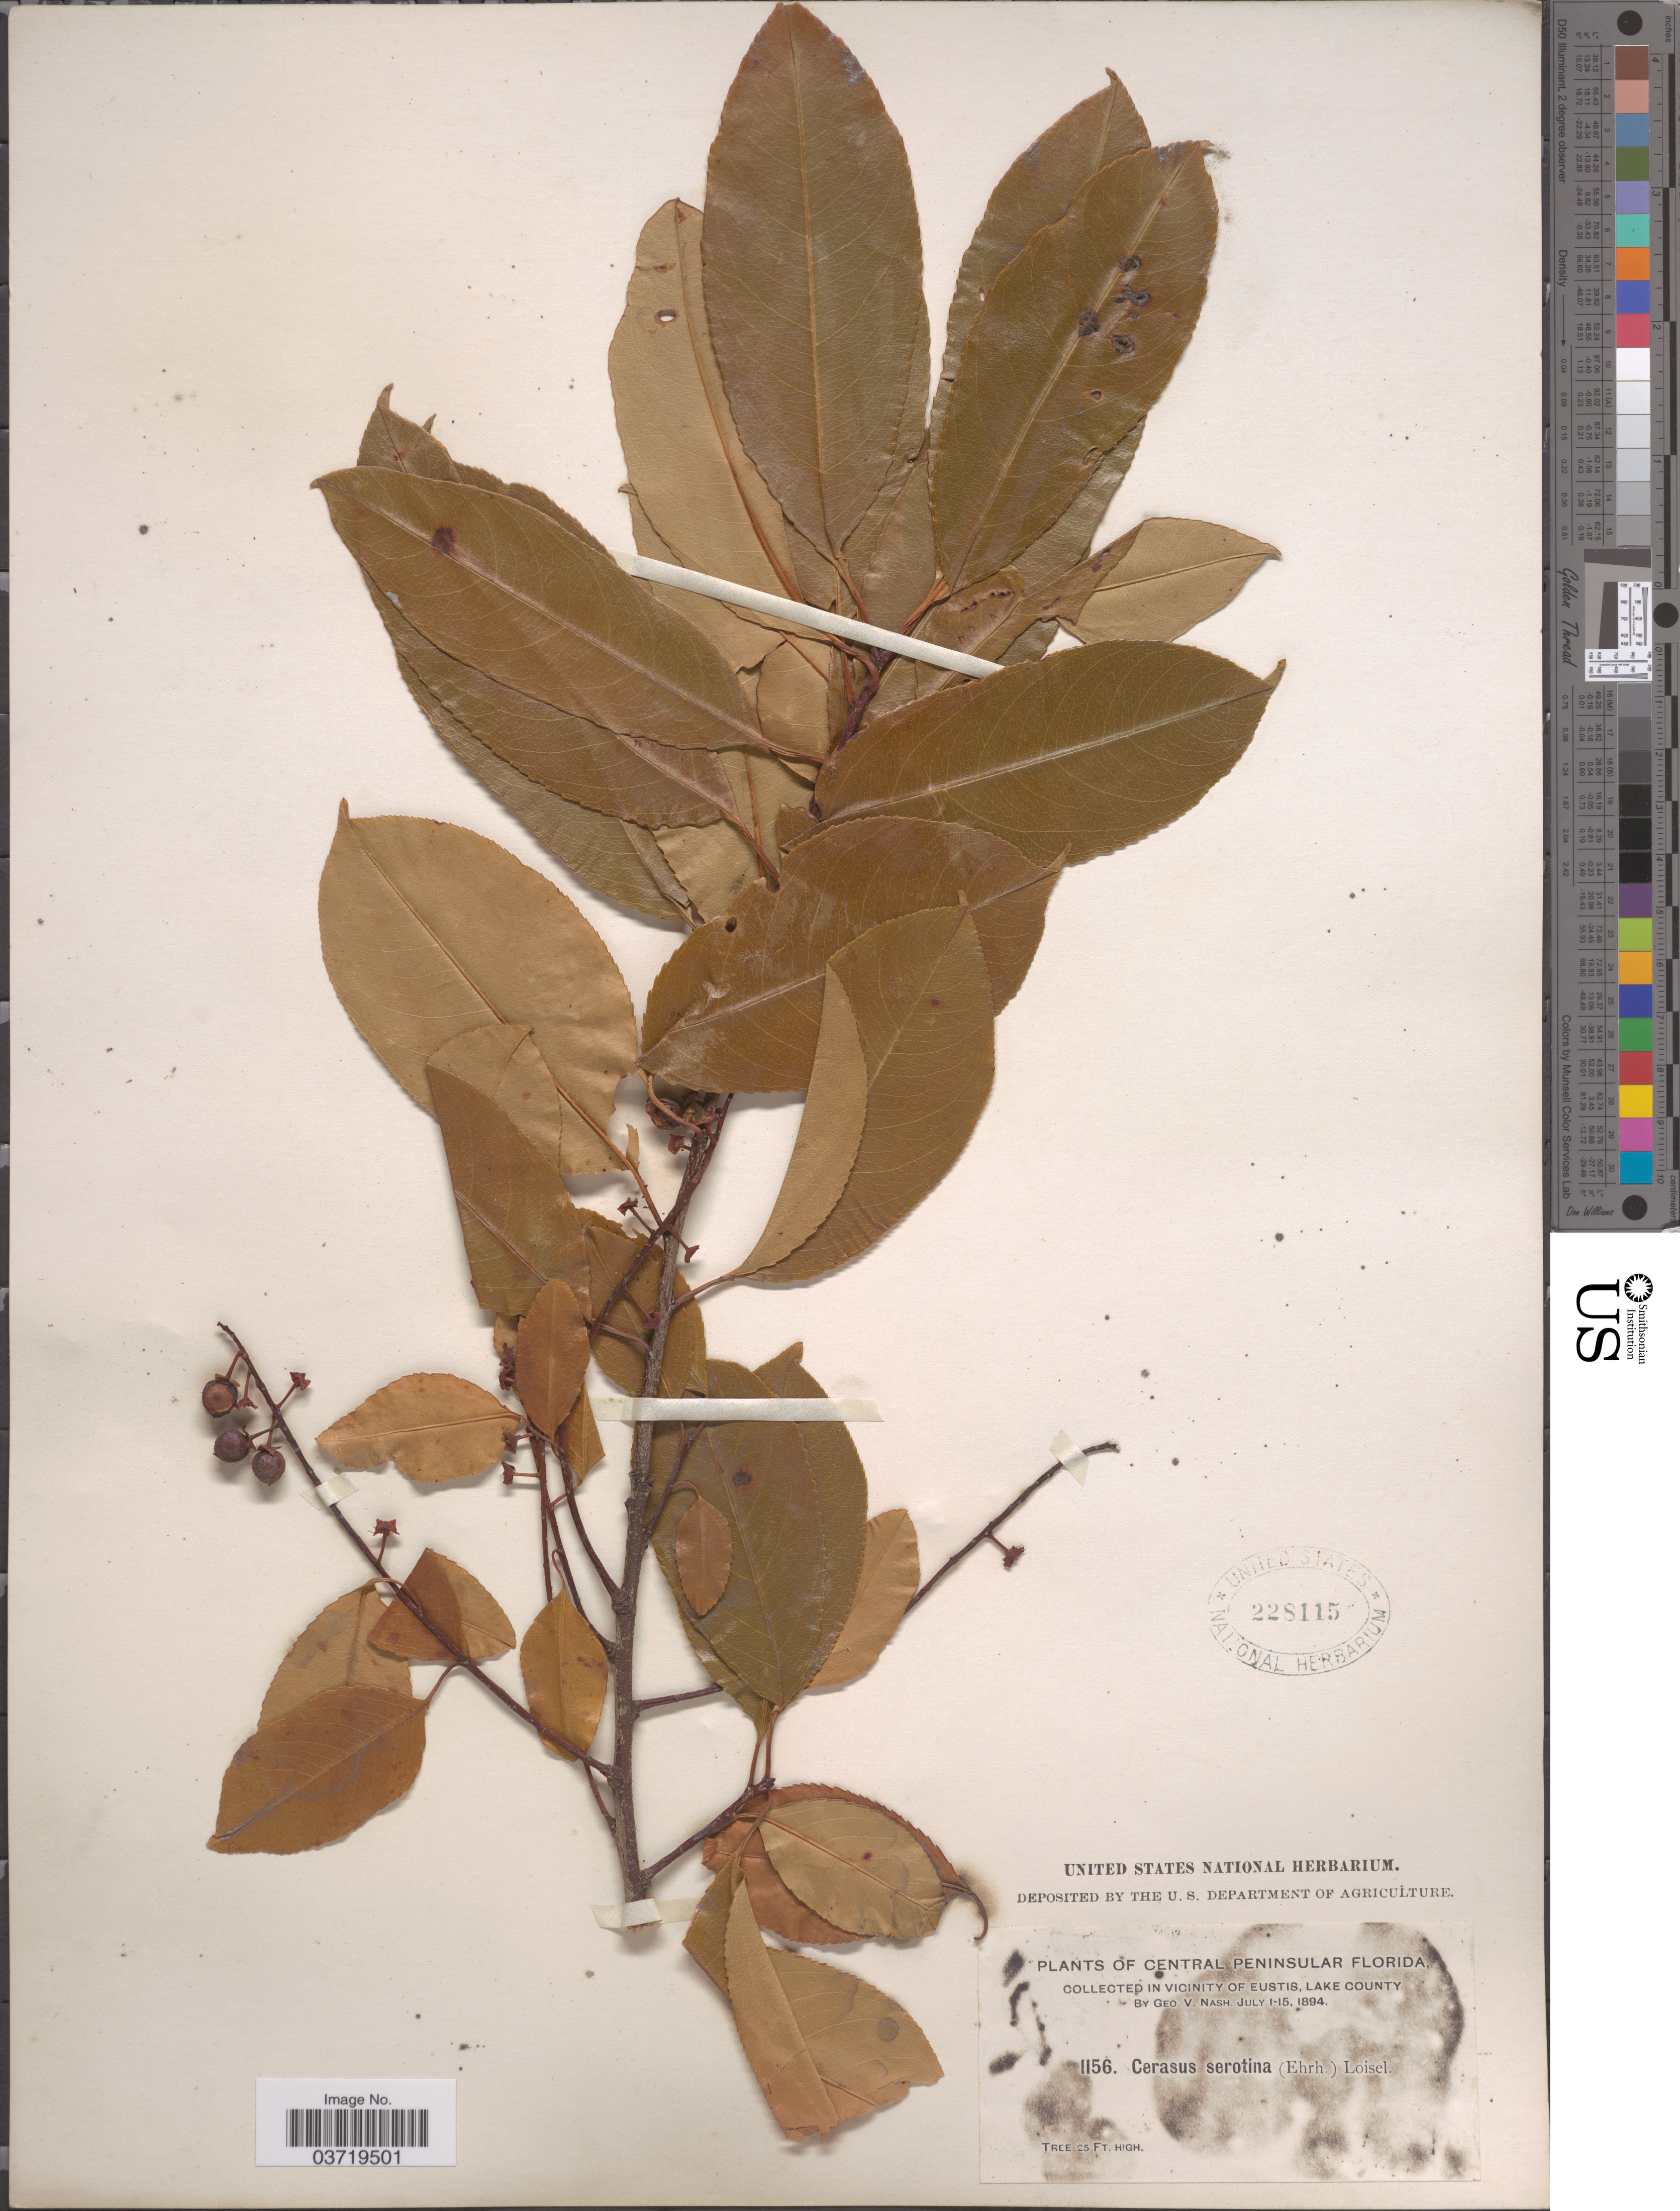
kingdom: Plantae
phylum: Tracheophyta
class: Magnoliopsida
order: Rosales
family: Rosaceae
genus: Prunus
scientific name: Prunus serotina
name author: Ehrh.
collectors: G. V. Nash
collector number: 1156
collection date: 1894-07-01/1894-07-15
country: United States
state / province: Florida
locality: Central Peninsular Florida. Vicinity of Eustis, Lake County.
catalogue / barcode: US 228115